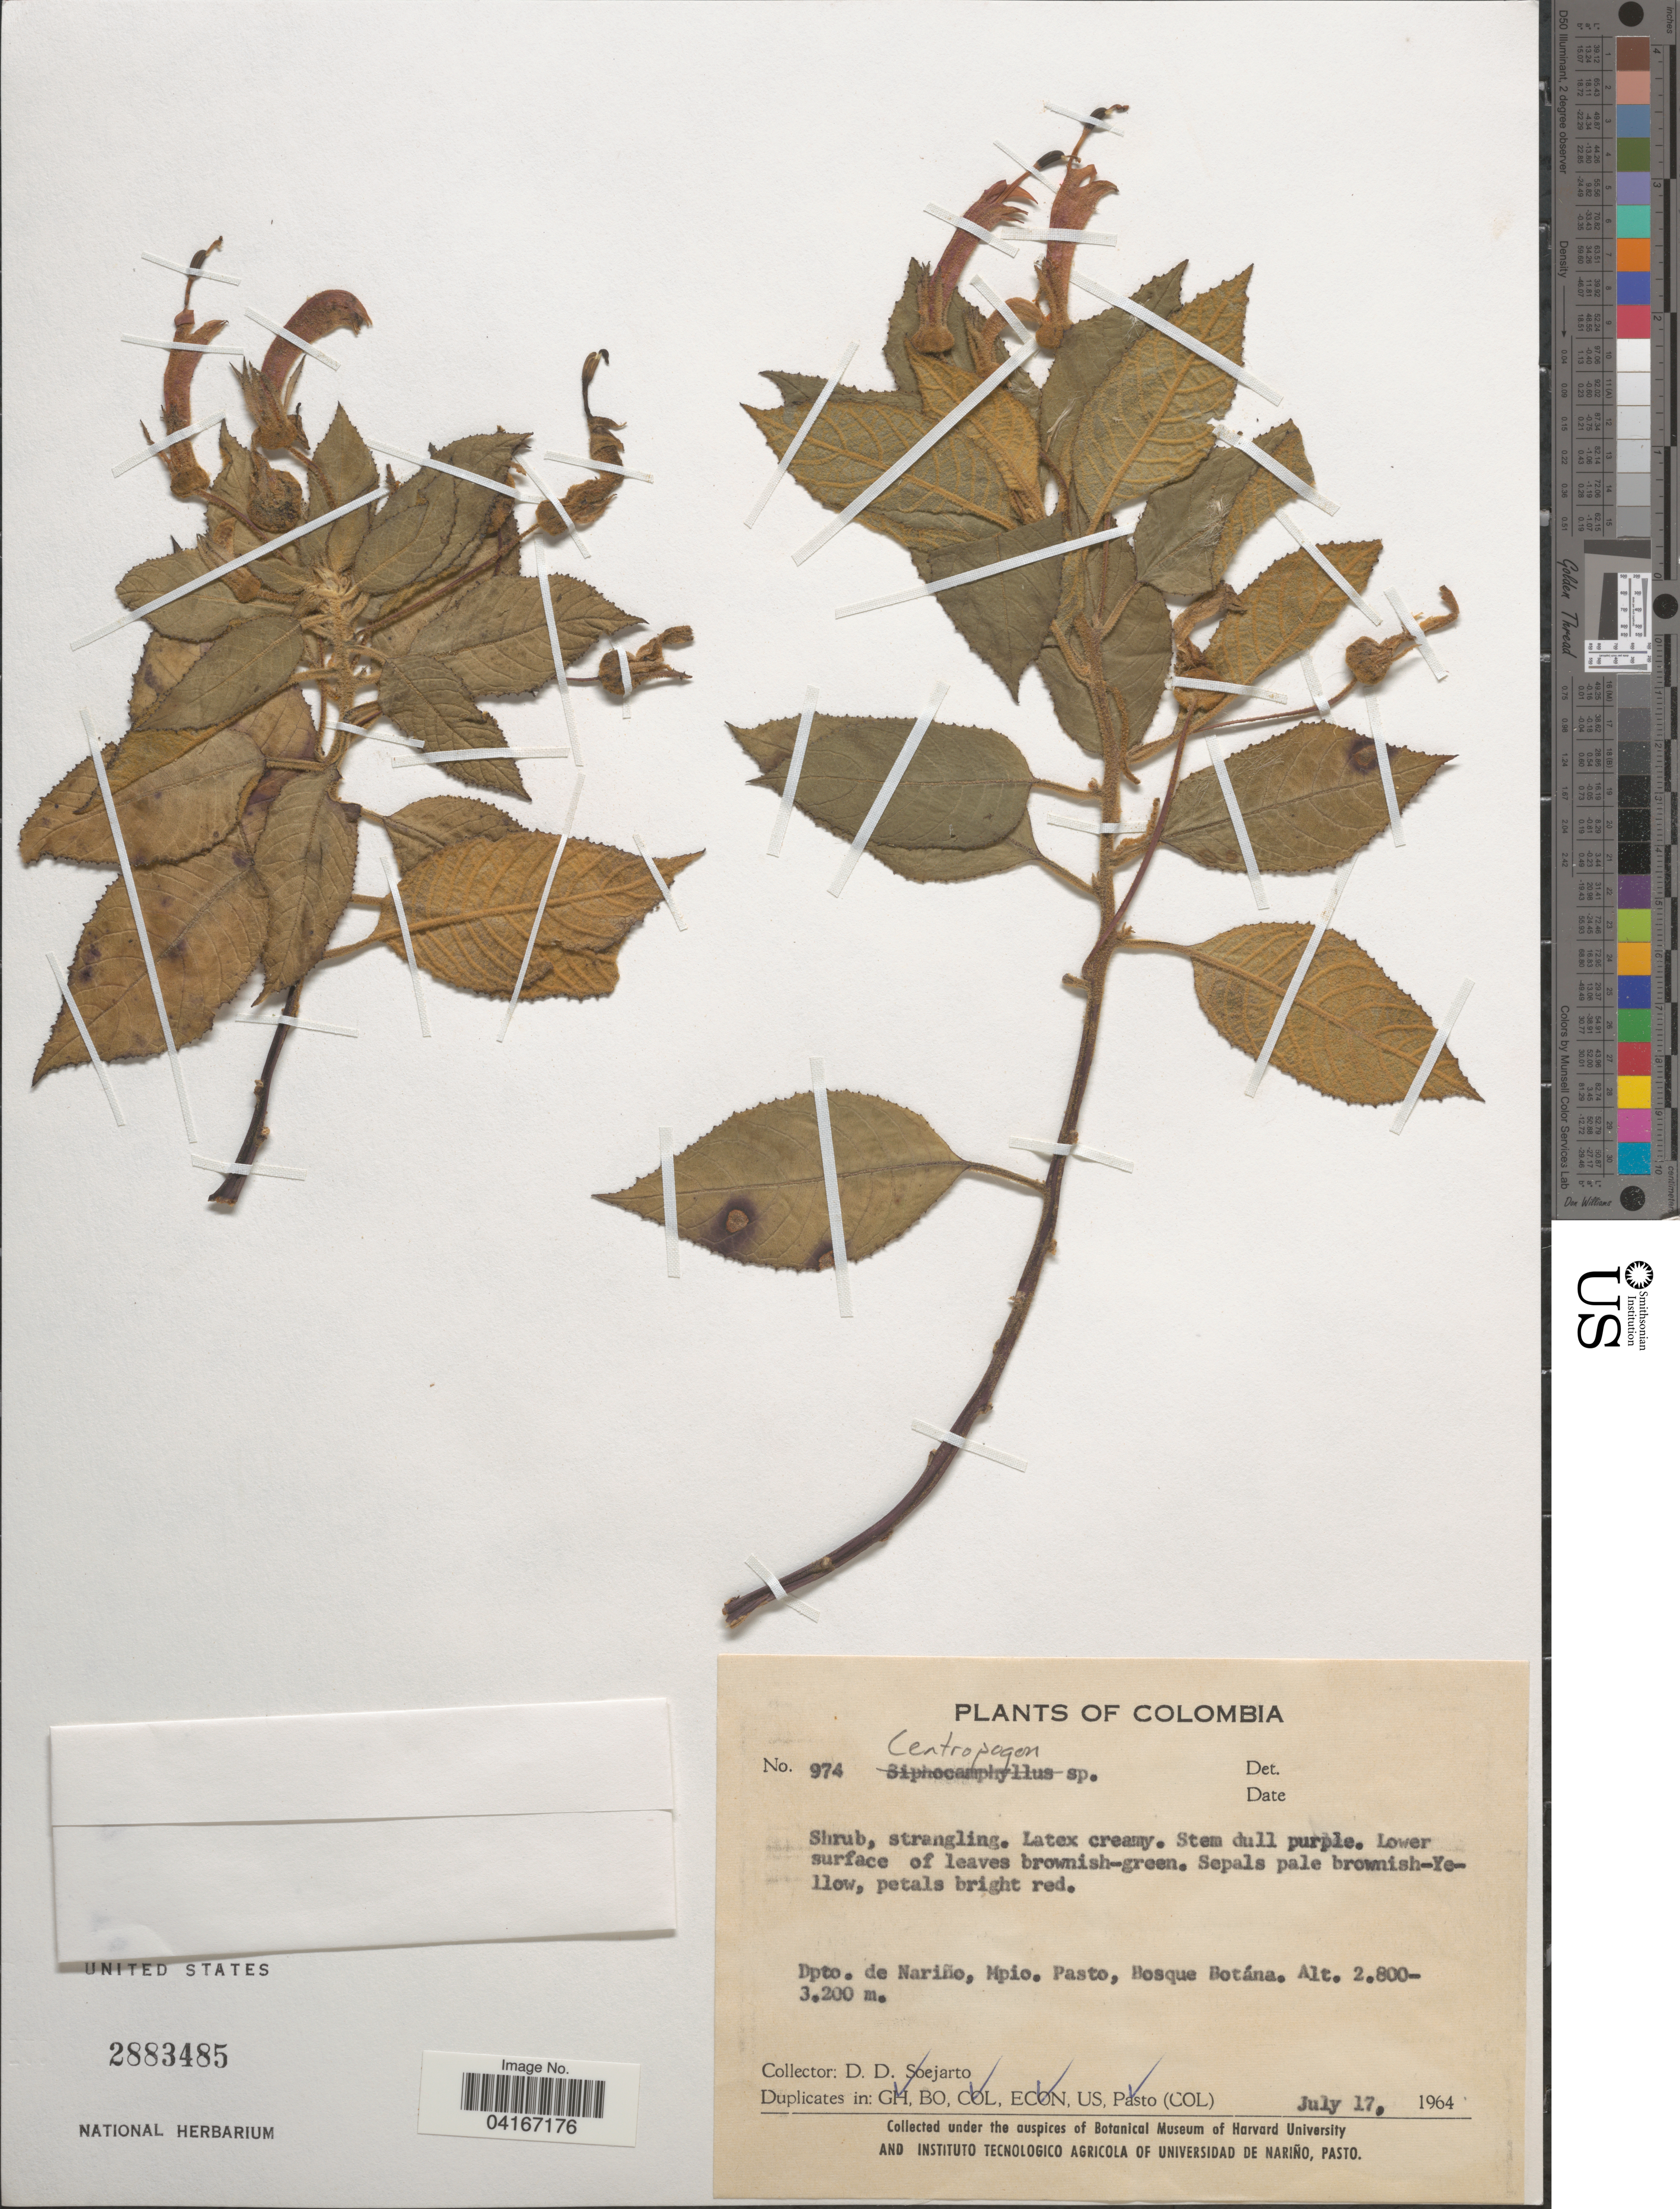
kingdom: Plantae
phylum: Tracheophyta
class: Magnoliopsida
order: Asterales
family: Campanulaceae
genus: Centropogon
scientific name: Centropogon sp.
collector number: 974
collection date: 1964-07-17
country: Colombia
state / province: Nariño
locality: Dpto. de Nariño, Mpio. Pasto, Bosque Botána.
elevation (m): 2800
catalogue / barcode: US 2883485